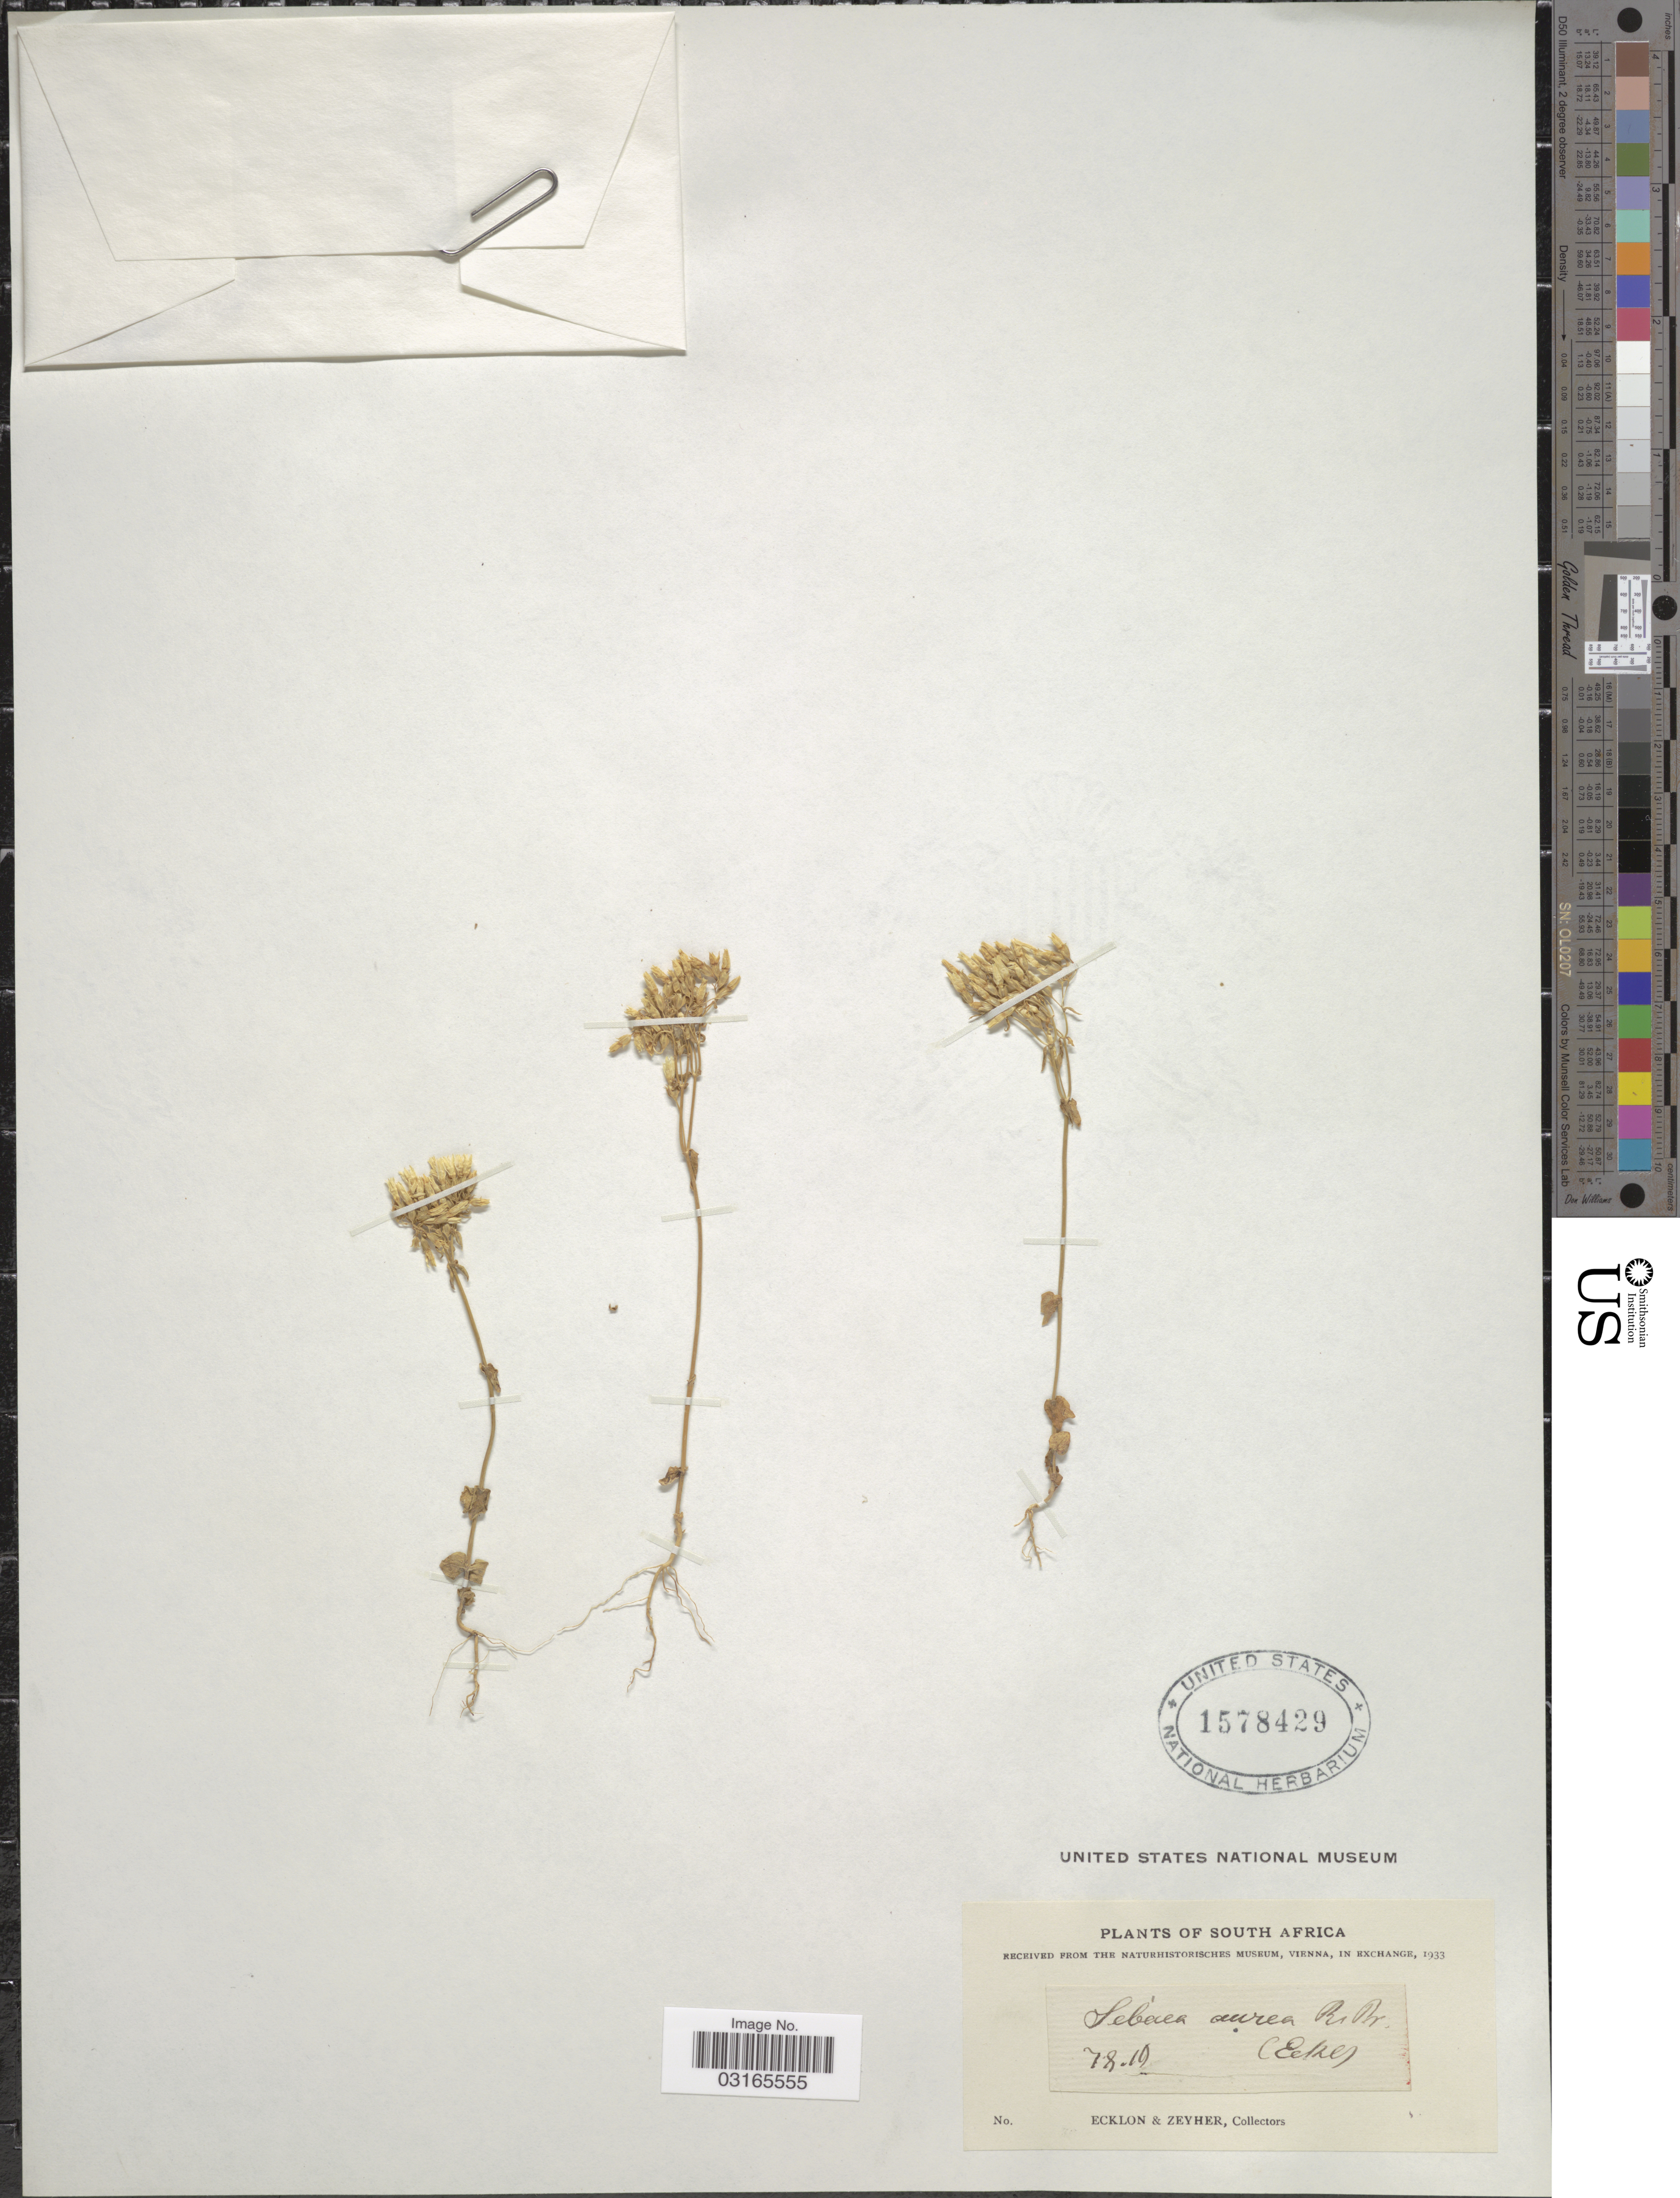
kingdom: Plantae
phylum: Tracheophyta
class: Magnoliopsida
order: Gentianales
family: Gentianaceae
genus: Sebaea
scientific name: Sebaea aurea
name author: (L. f.) A. Roem. & Schult.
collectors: -. Ecklon & -. Zeyher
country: South Africa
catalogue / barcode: US 1578429